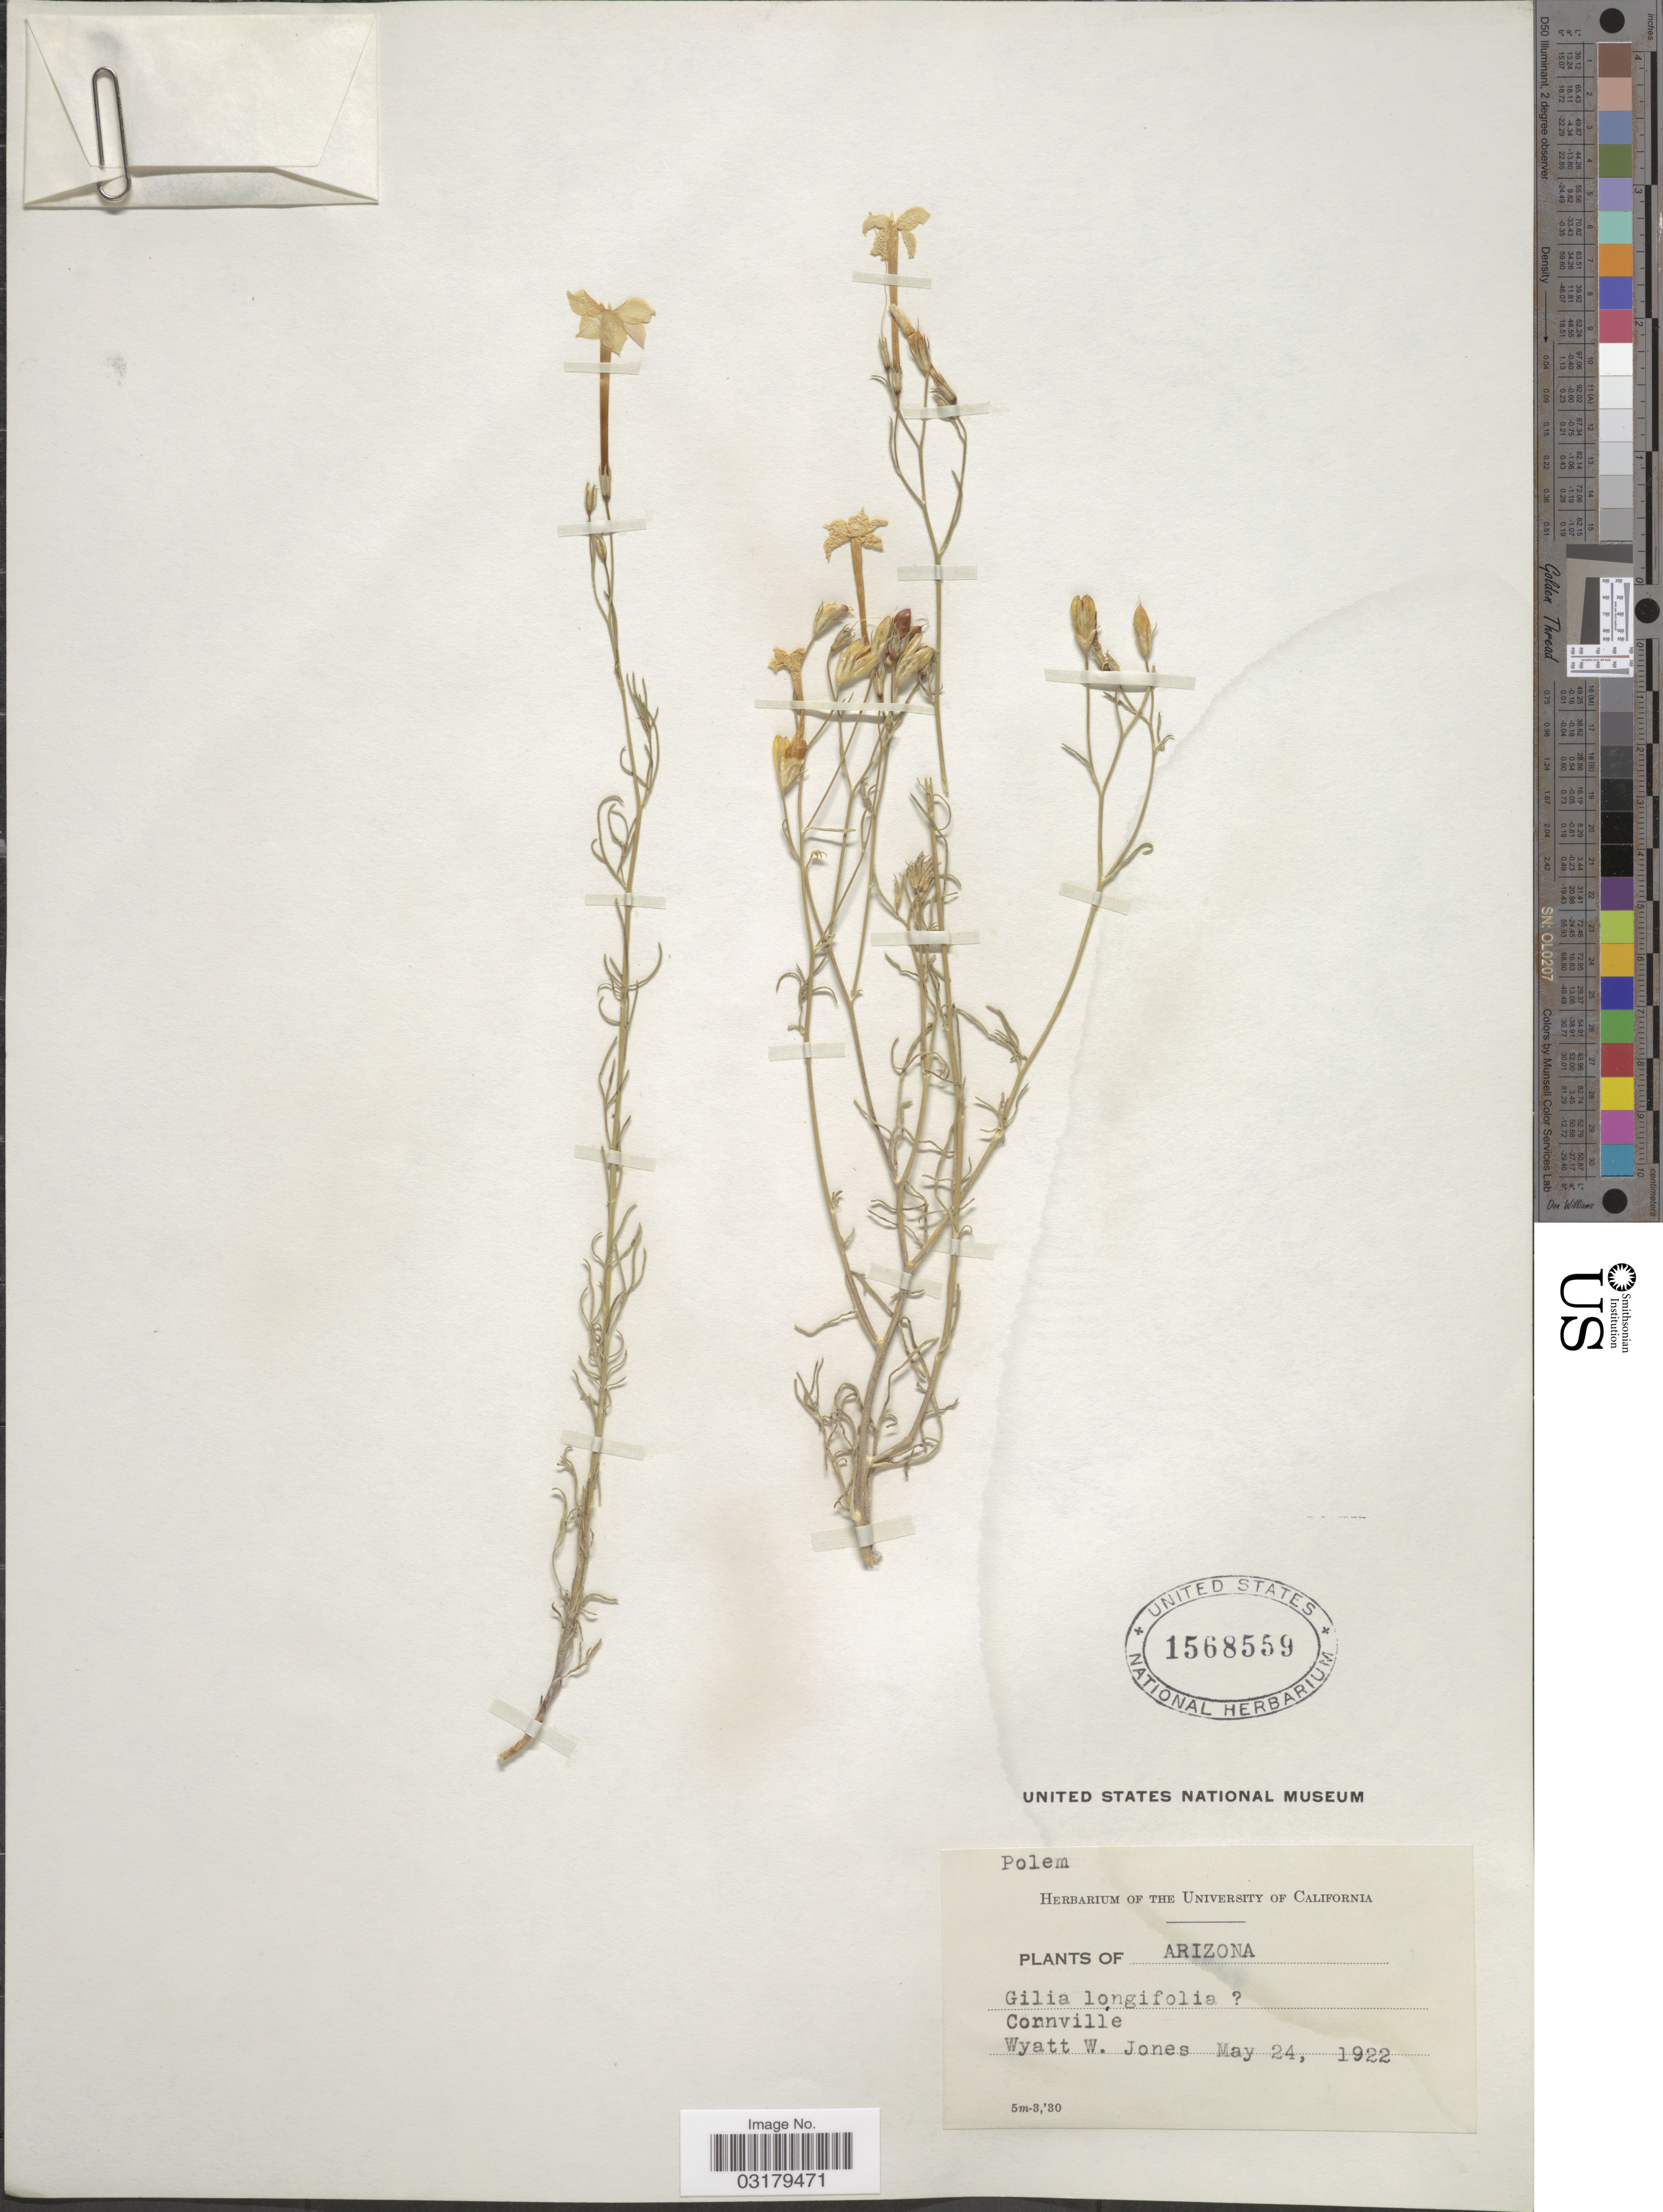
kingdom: Plantae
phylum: Tracheophyta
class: Magnoliopsida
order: Ericales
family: Polemoniaceae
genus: Ipomopsis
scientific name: Ipomopsis longiflora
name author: (Torr.) V.E. Grant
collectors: W. W. Jones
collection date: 1922-05-24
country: United States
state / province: Arizona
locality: Connville.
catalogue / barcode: US 1568559